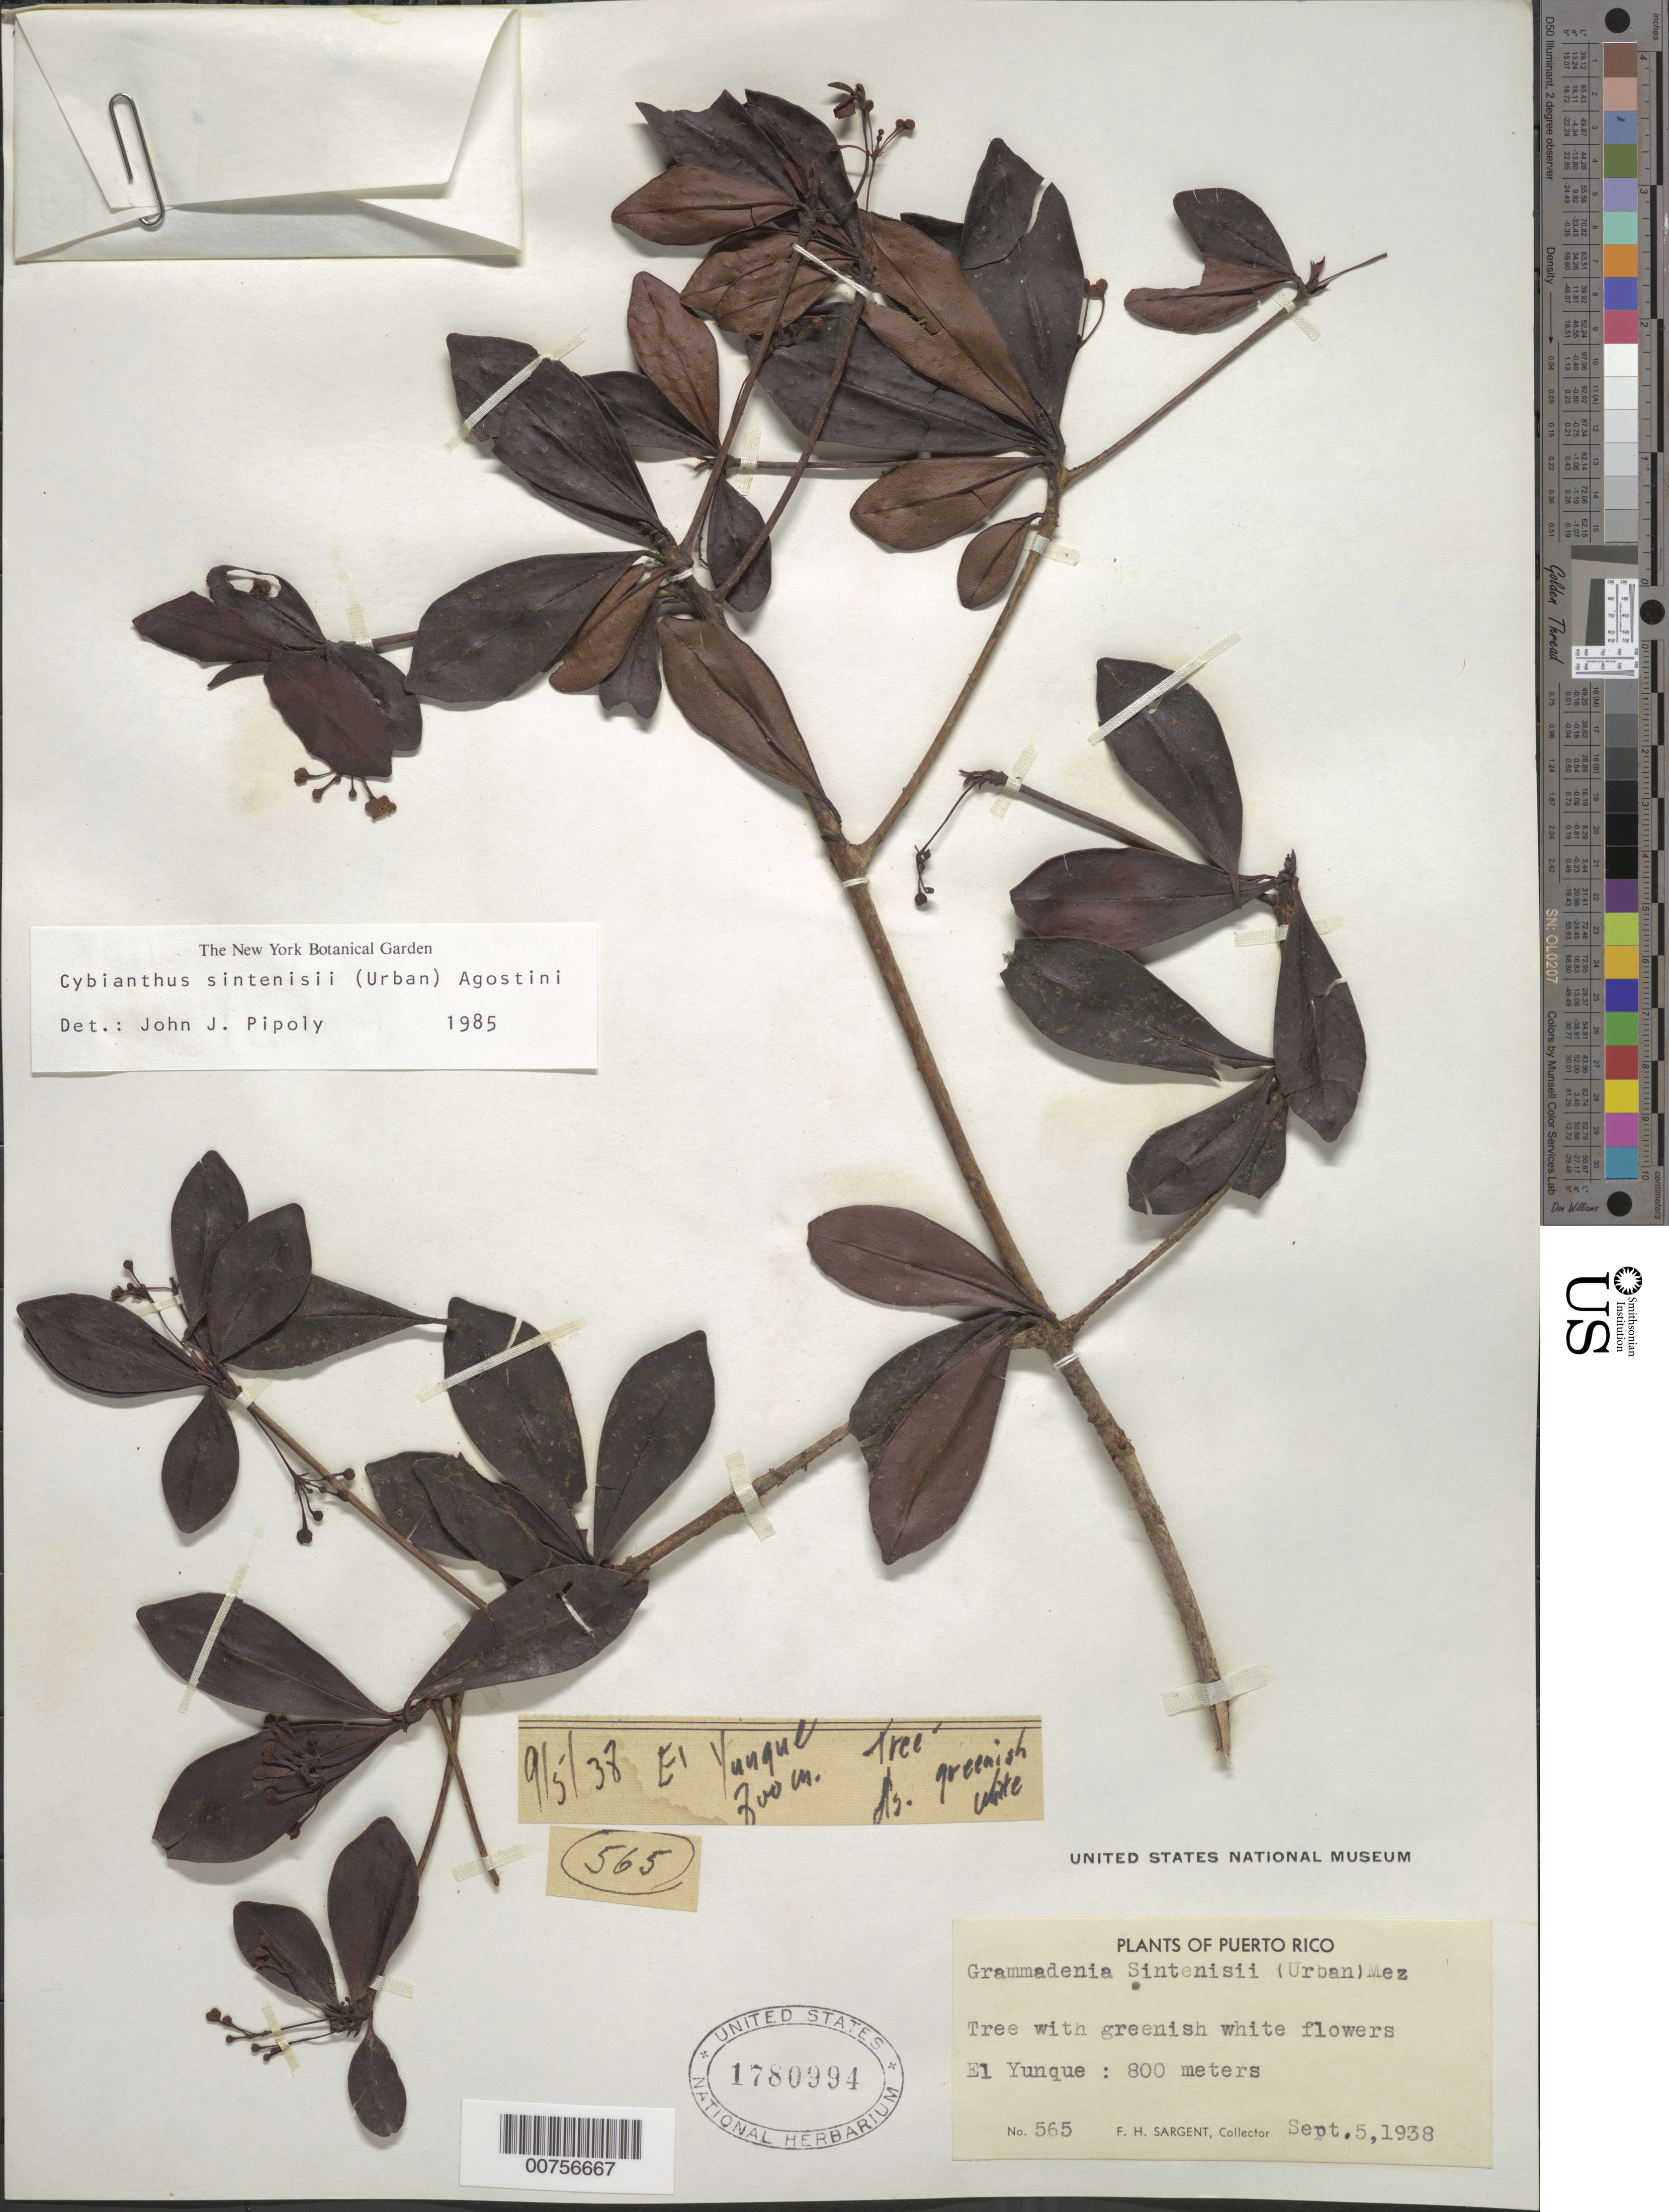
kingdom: Plantae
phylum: Tracheophyta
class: Magnoliopsida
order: Ericales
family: Primulaceae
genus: Cybianthus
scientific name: Cybianthus sintenisii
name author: (Urb.) G. Agostini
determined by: Pipoly, J. J., III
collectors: F. H. Sargent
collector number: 565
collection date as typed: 05 Sep 1938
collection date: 1938-09-05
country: Puerto Rico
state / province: Río Grande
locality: El Yunque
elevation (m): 800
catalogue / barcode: US 1780994